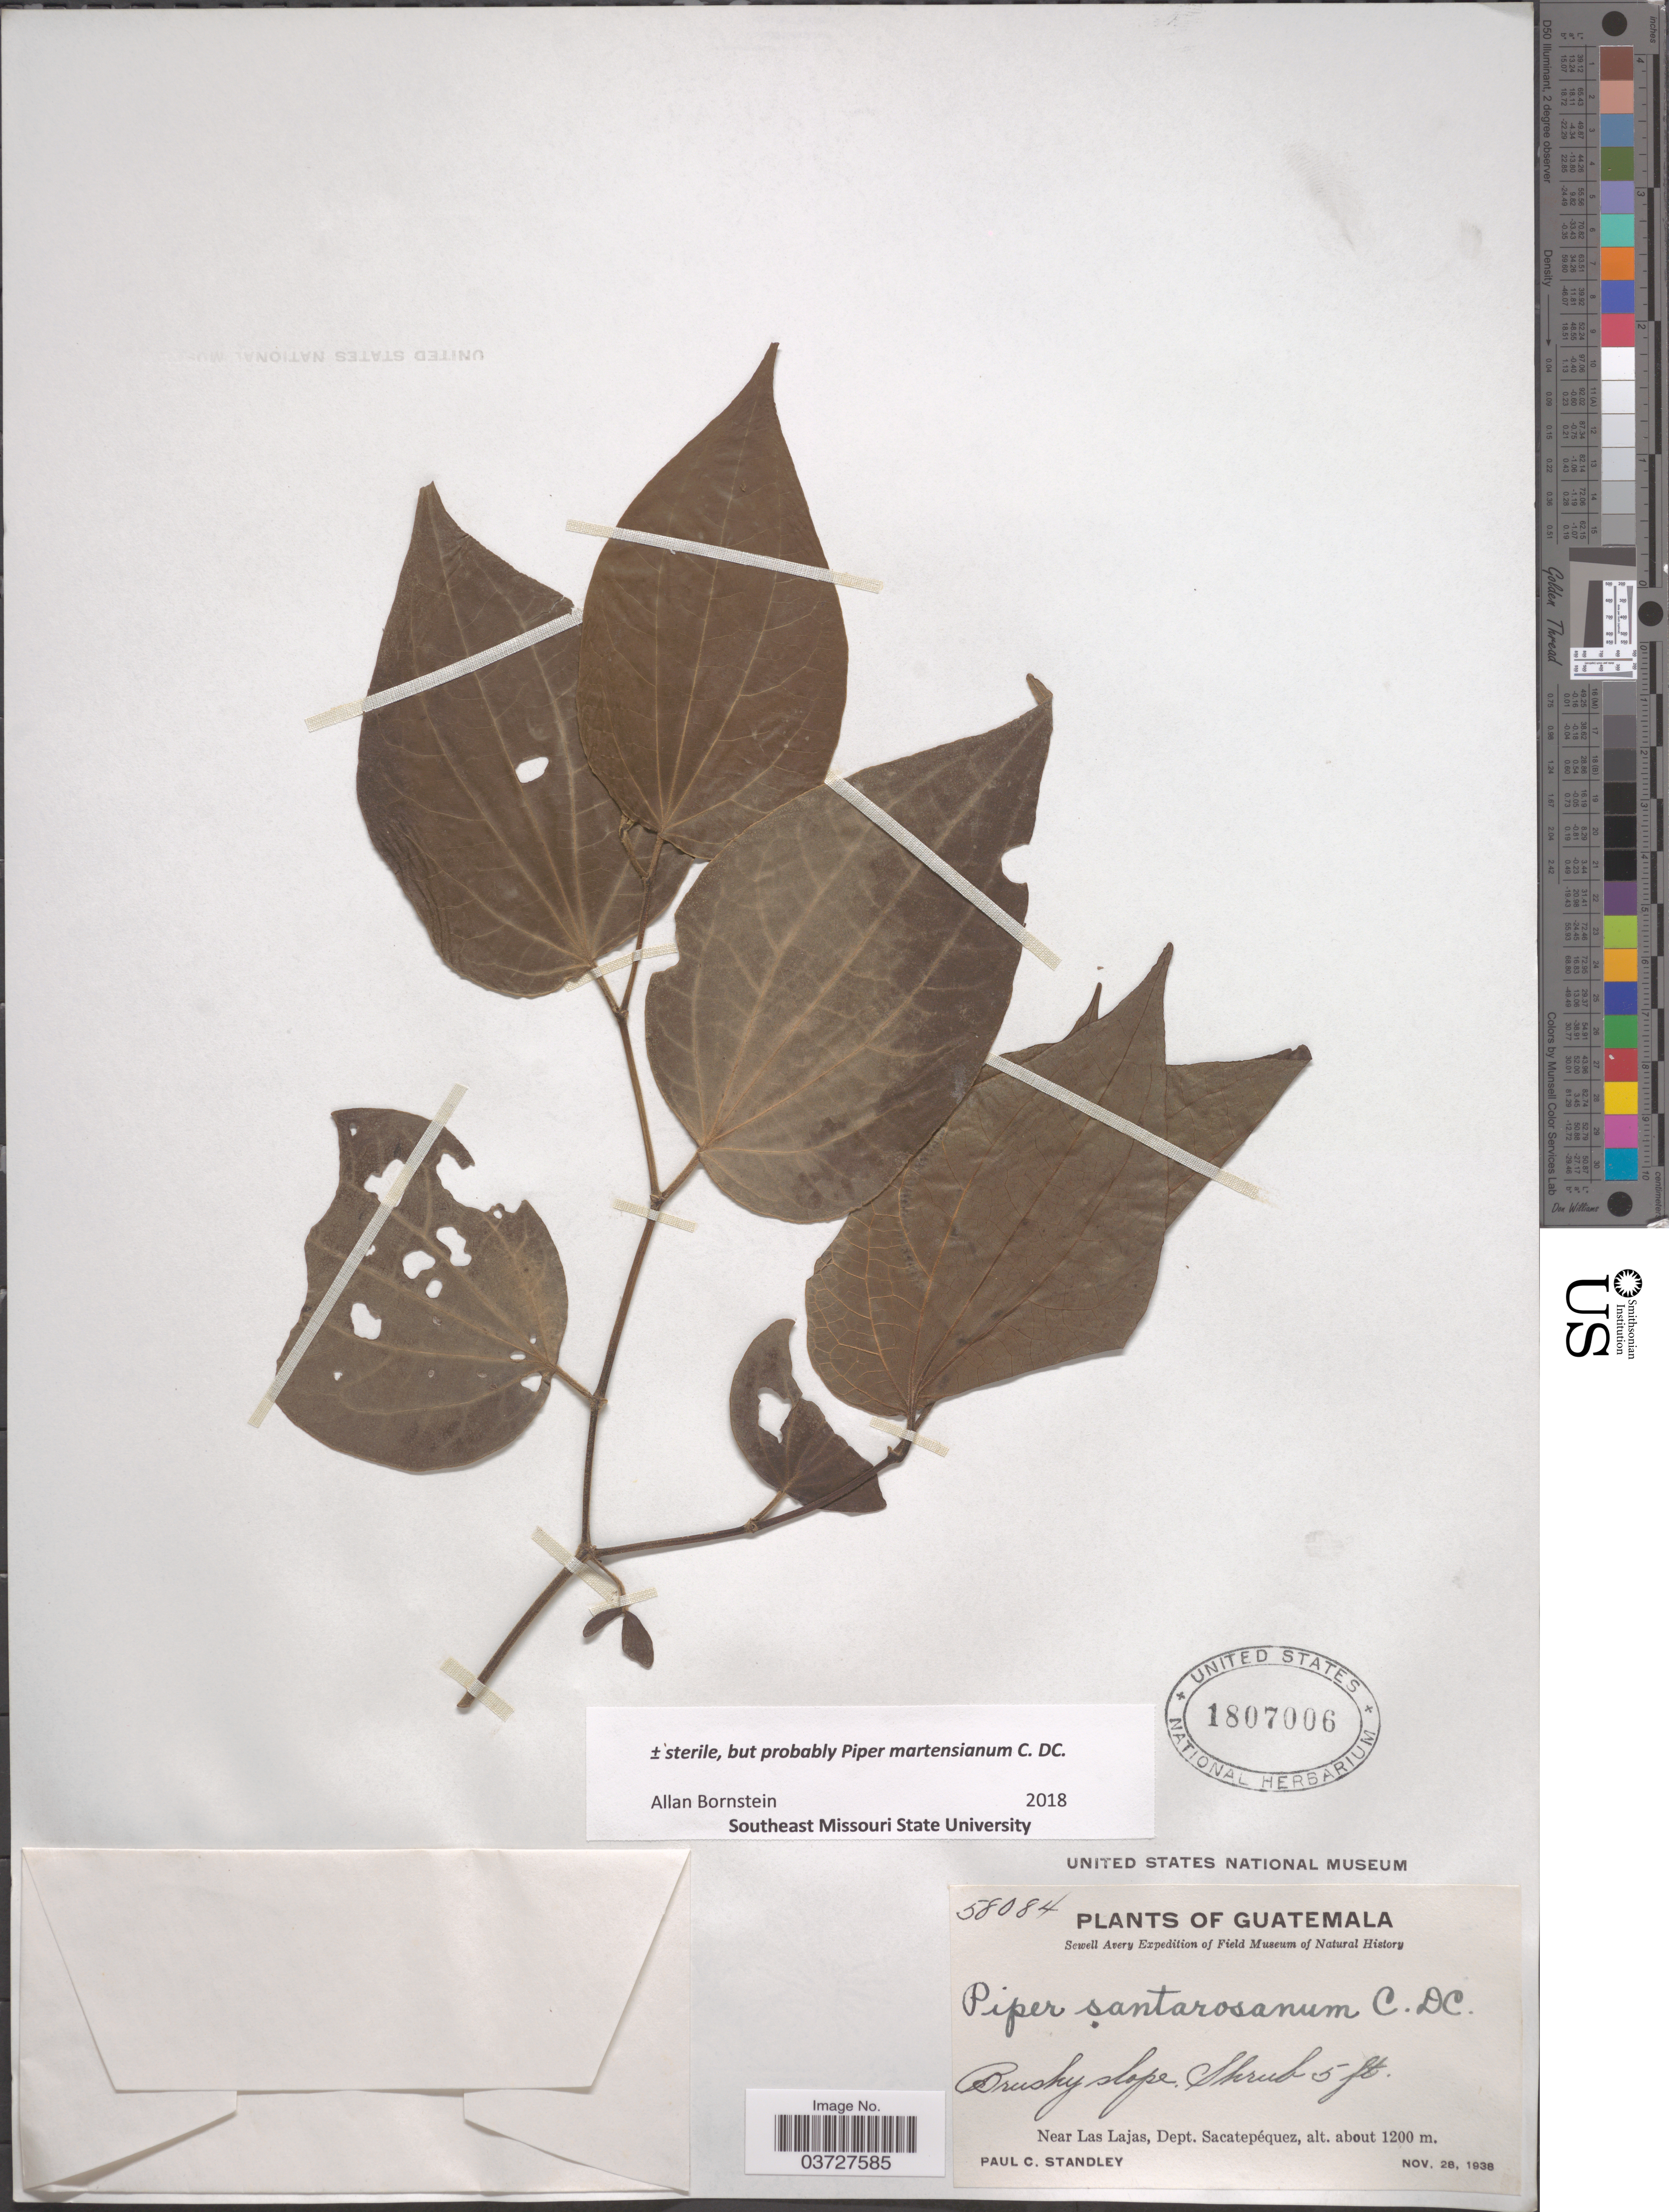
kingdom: Plantae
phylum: Tracheophyta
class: Magnoliopsida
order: Piperales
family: Piperaceae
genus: Piper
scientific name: Piper martensianum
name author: C. DC.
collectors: P. C. Standley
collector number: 58084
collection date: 1938-11-26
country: Guatemala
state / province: Sacatepequez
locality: Near Las Lajas, Dept. Sacatepéquez.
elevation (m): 1200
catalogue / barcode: US 1807006